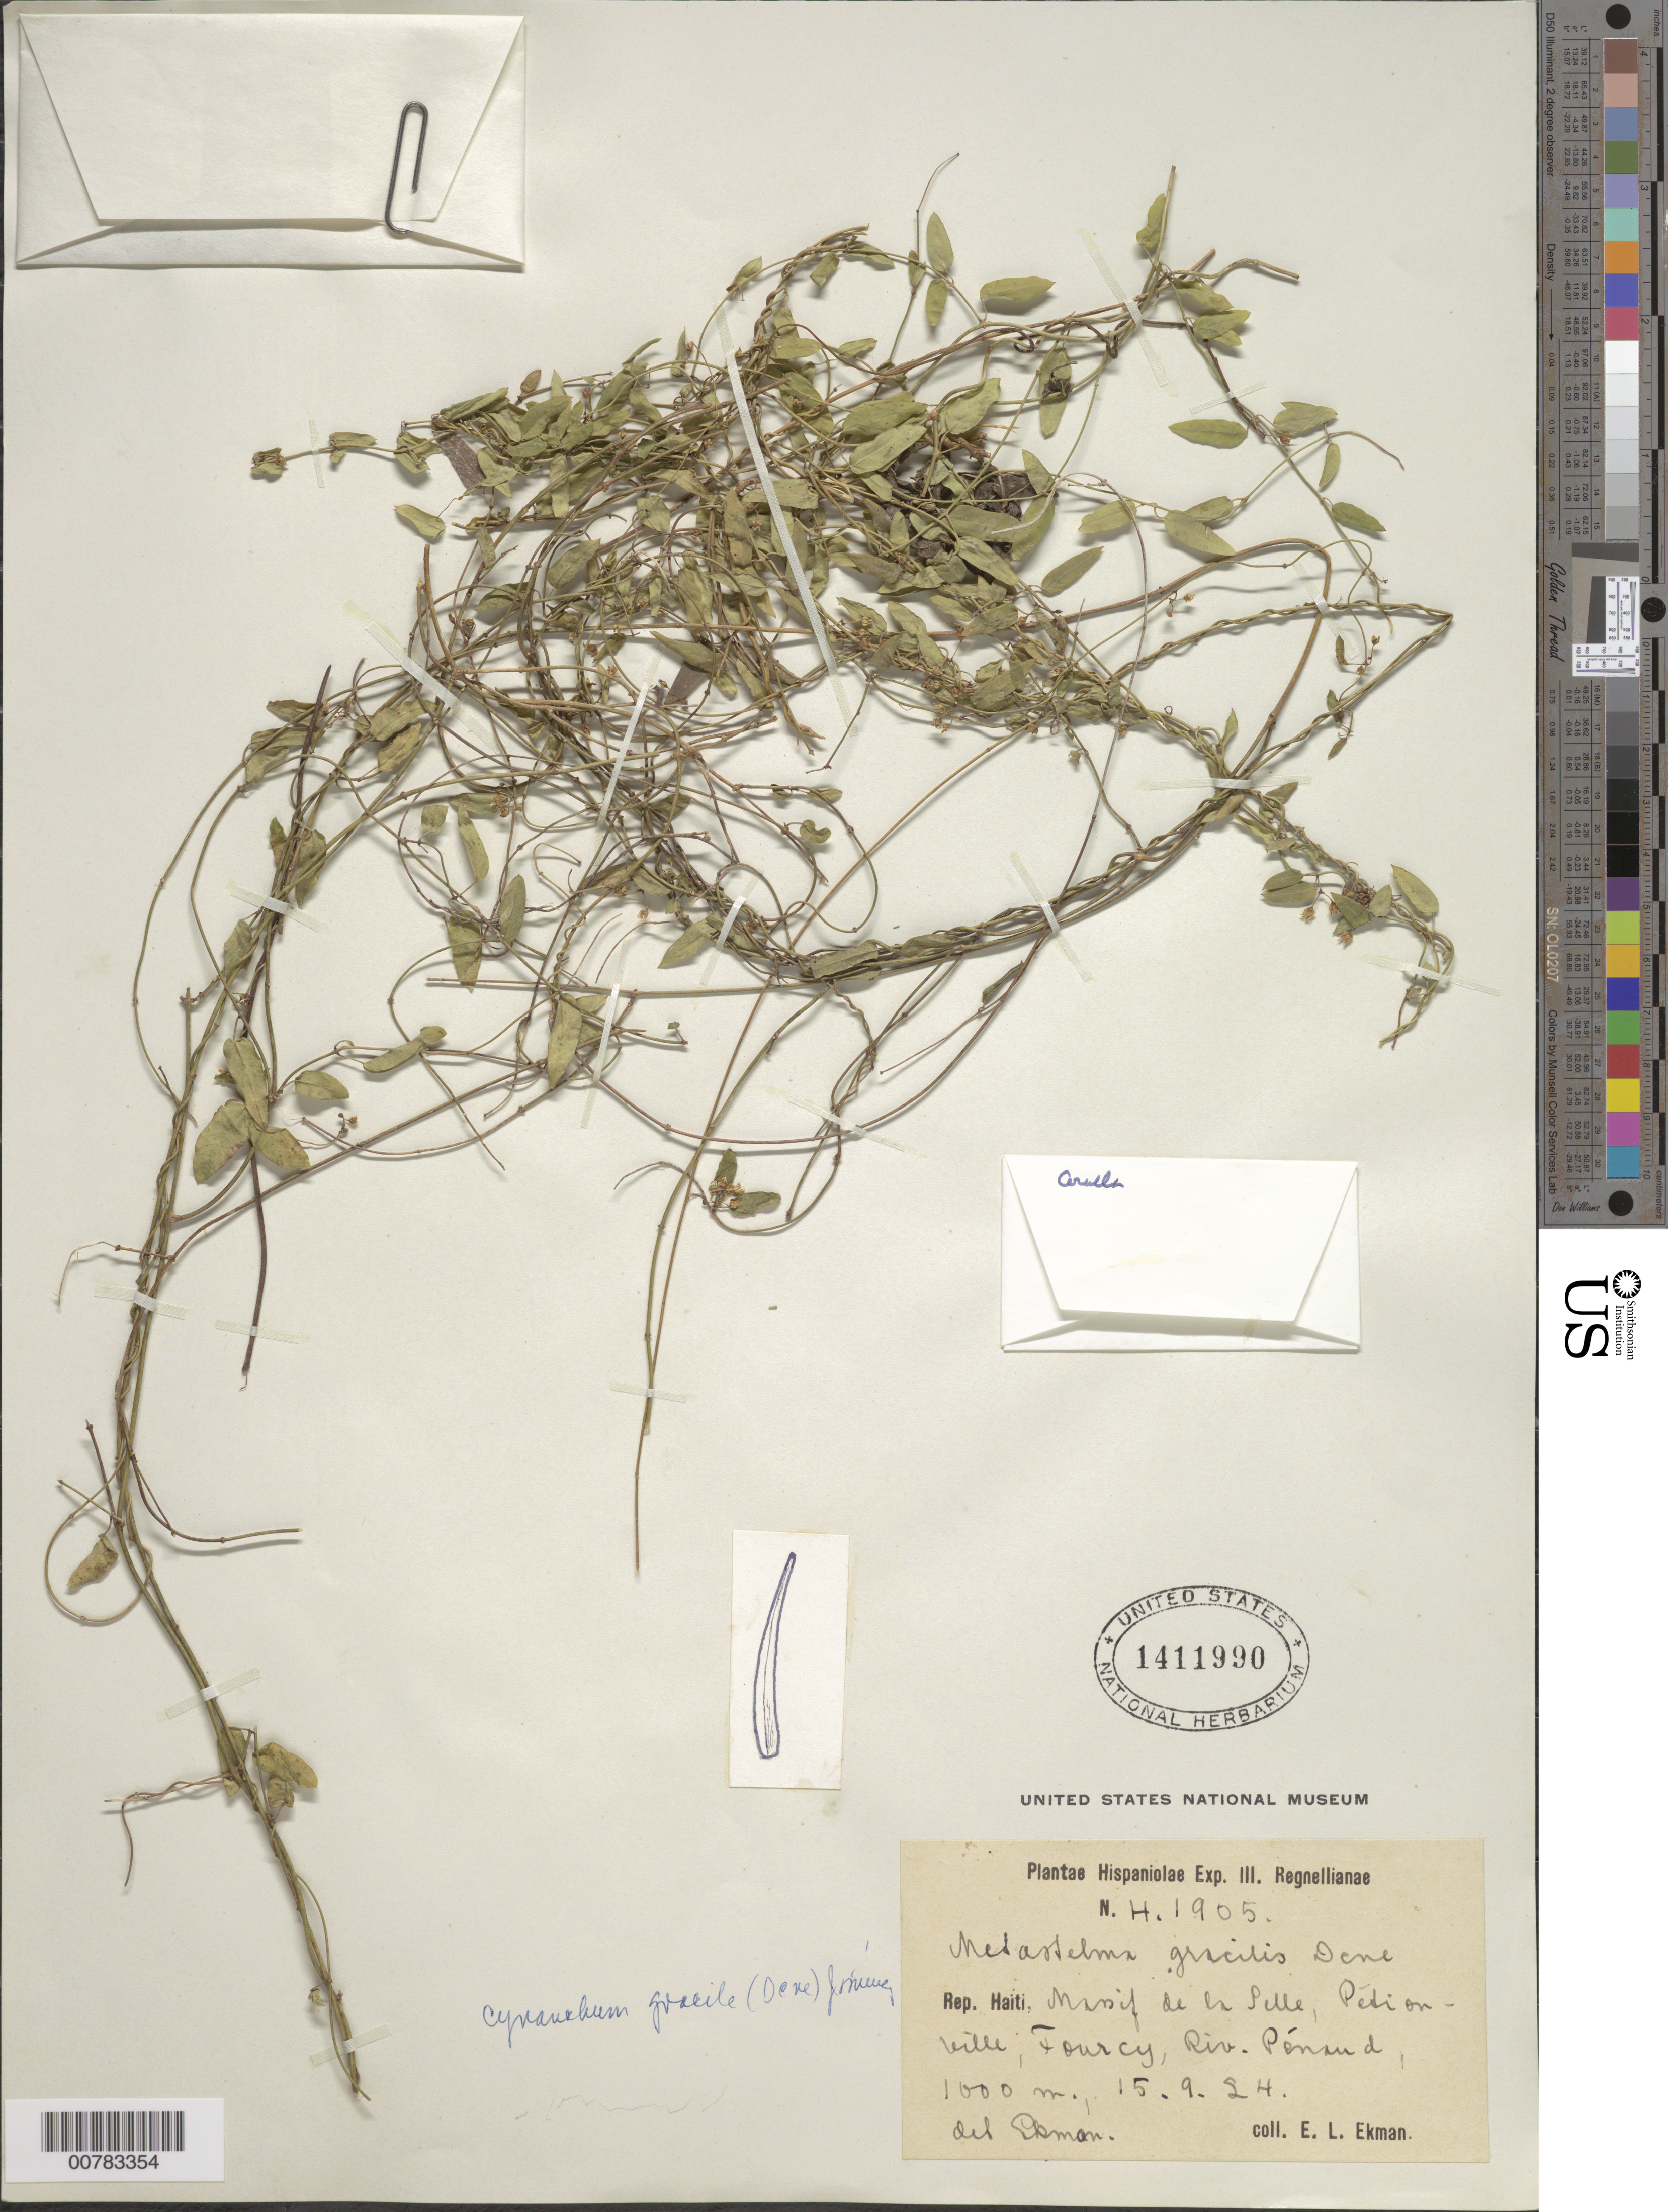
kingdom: Plantae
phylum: Tracheophyta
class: Magnoliopsida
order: Gentianales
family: Apocynaceae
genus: Metastelma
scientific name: Metastelma gracile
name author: Decne.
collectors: E. L. Ekman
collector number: H 1905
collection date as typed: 19 Sep 1924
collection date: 1924-09-19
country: Haiti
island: Hispaniola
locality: Massif de la Selle, Pétionville, Fourcy, Riv. Pénnud.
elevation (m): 1000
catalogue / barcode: US 1411990